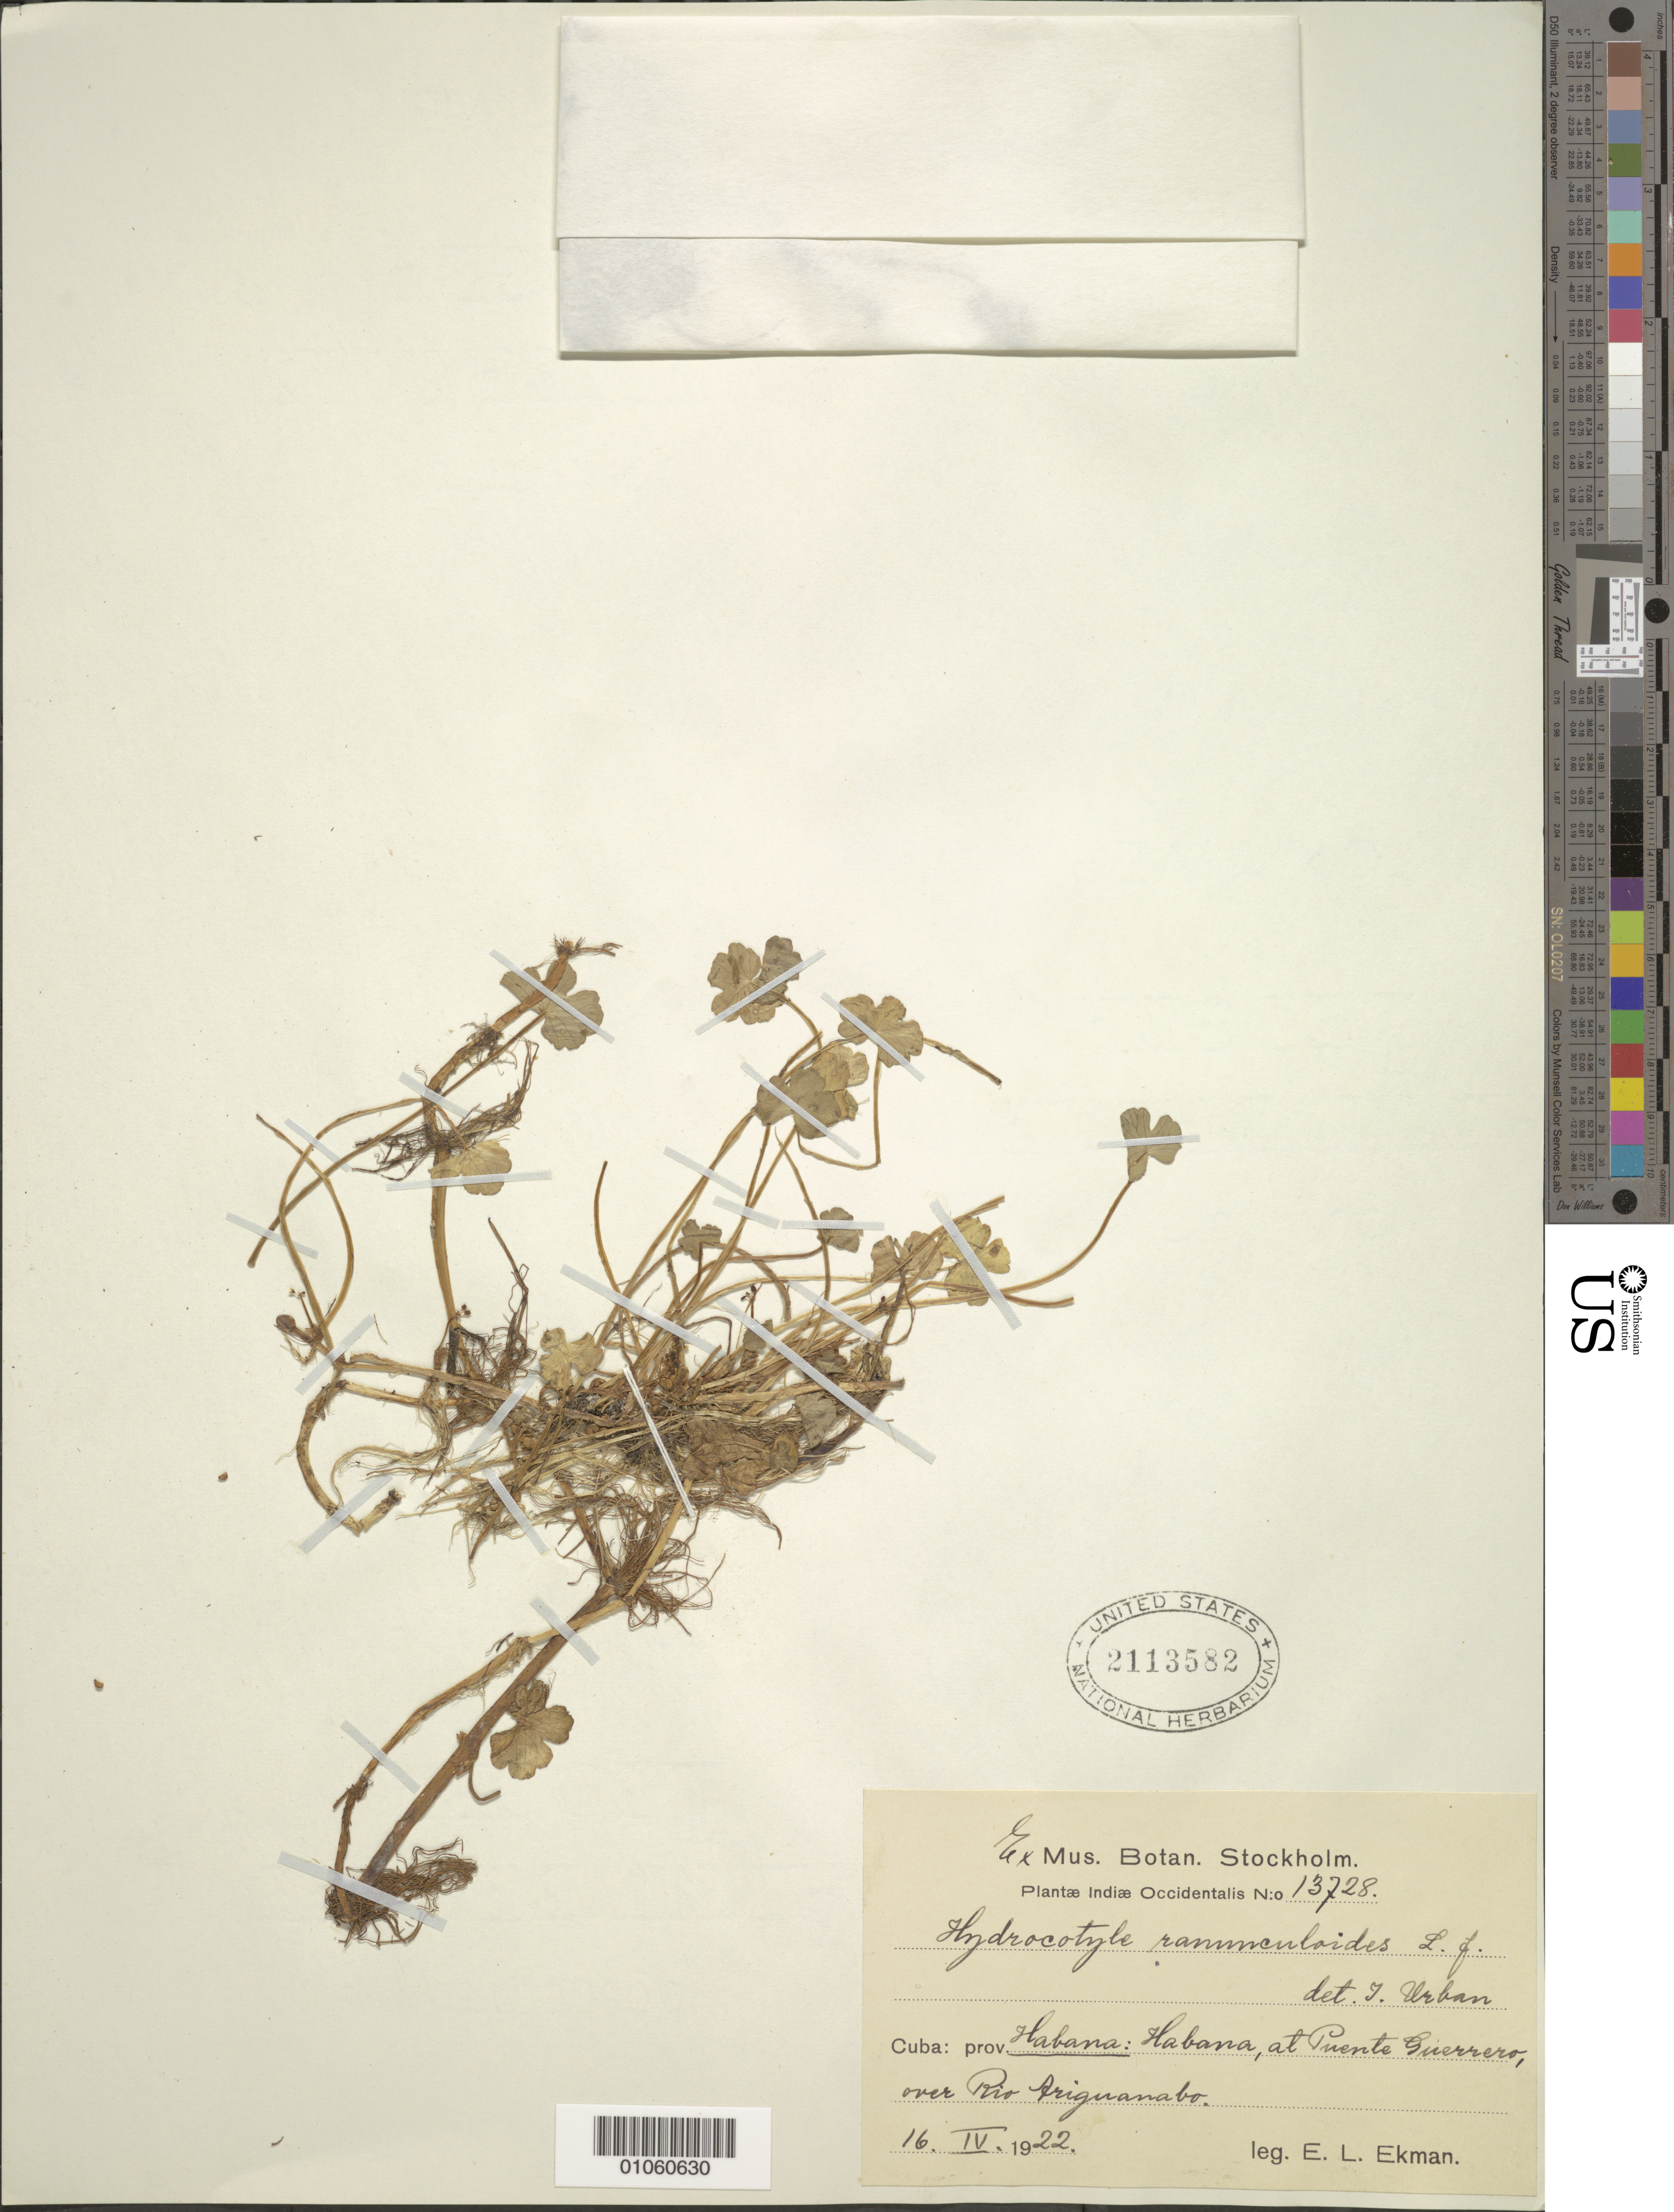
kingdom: Plantae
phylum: Tracheophyta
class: Magnoliopsida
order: Apiales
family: Araliaceae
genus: Hydrocotyle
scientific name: Hydrocotyle ranunculoides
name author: L. f.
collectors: E. L. Ekman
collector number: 13728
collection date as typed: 16 Apr 1922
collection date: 1922-04-16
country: Cuba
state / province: La Habana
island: Cuba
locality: Havana, at Puente Guerrero, over Río Ariguanabo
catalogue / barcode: US 2113582